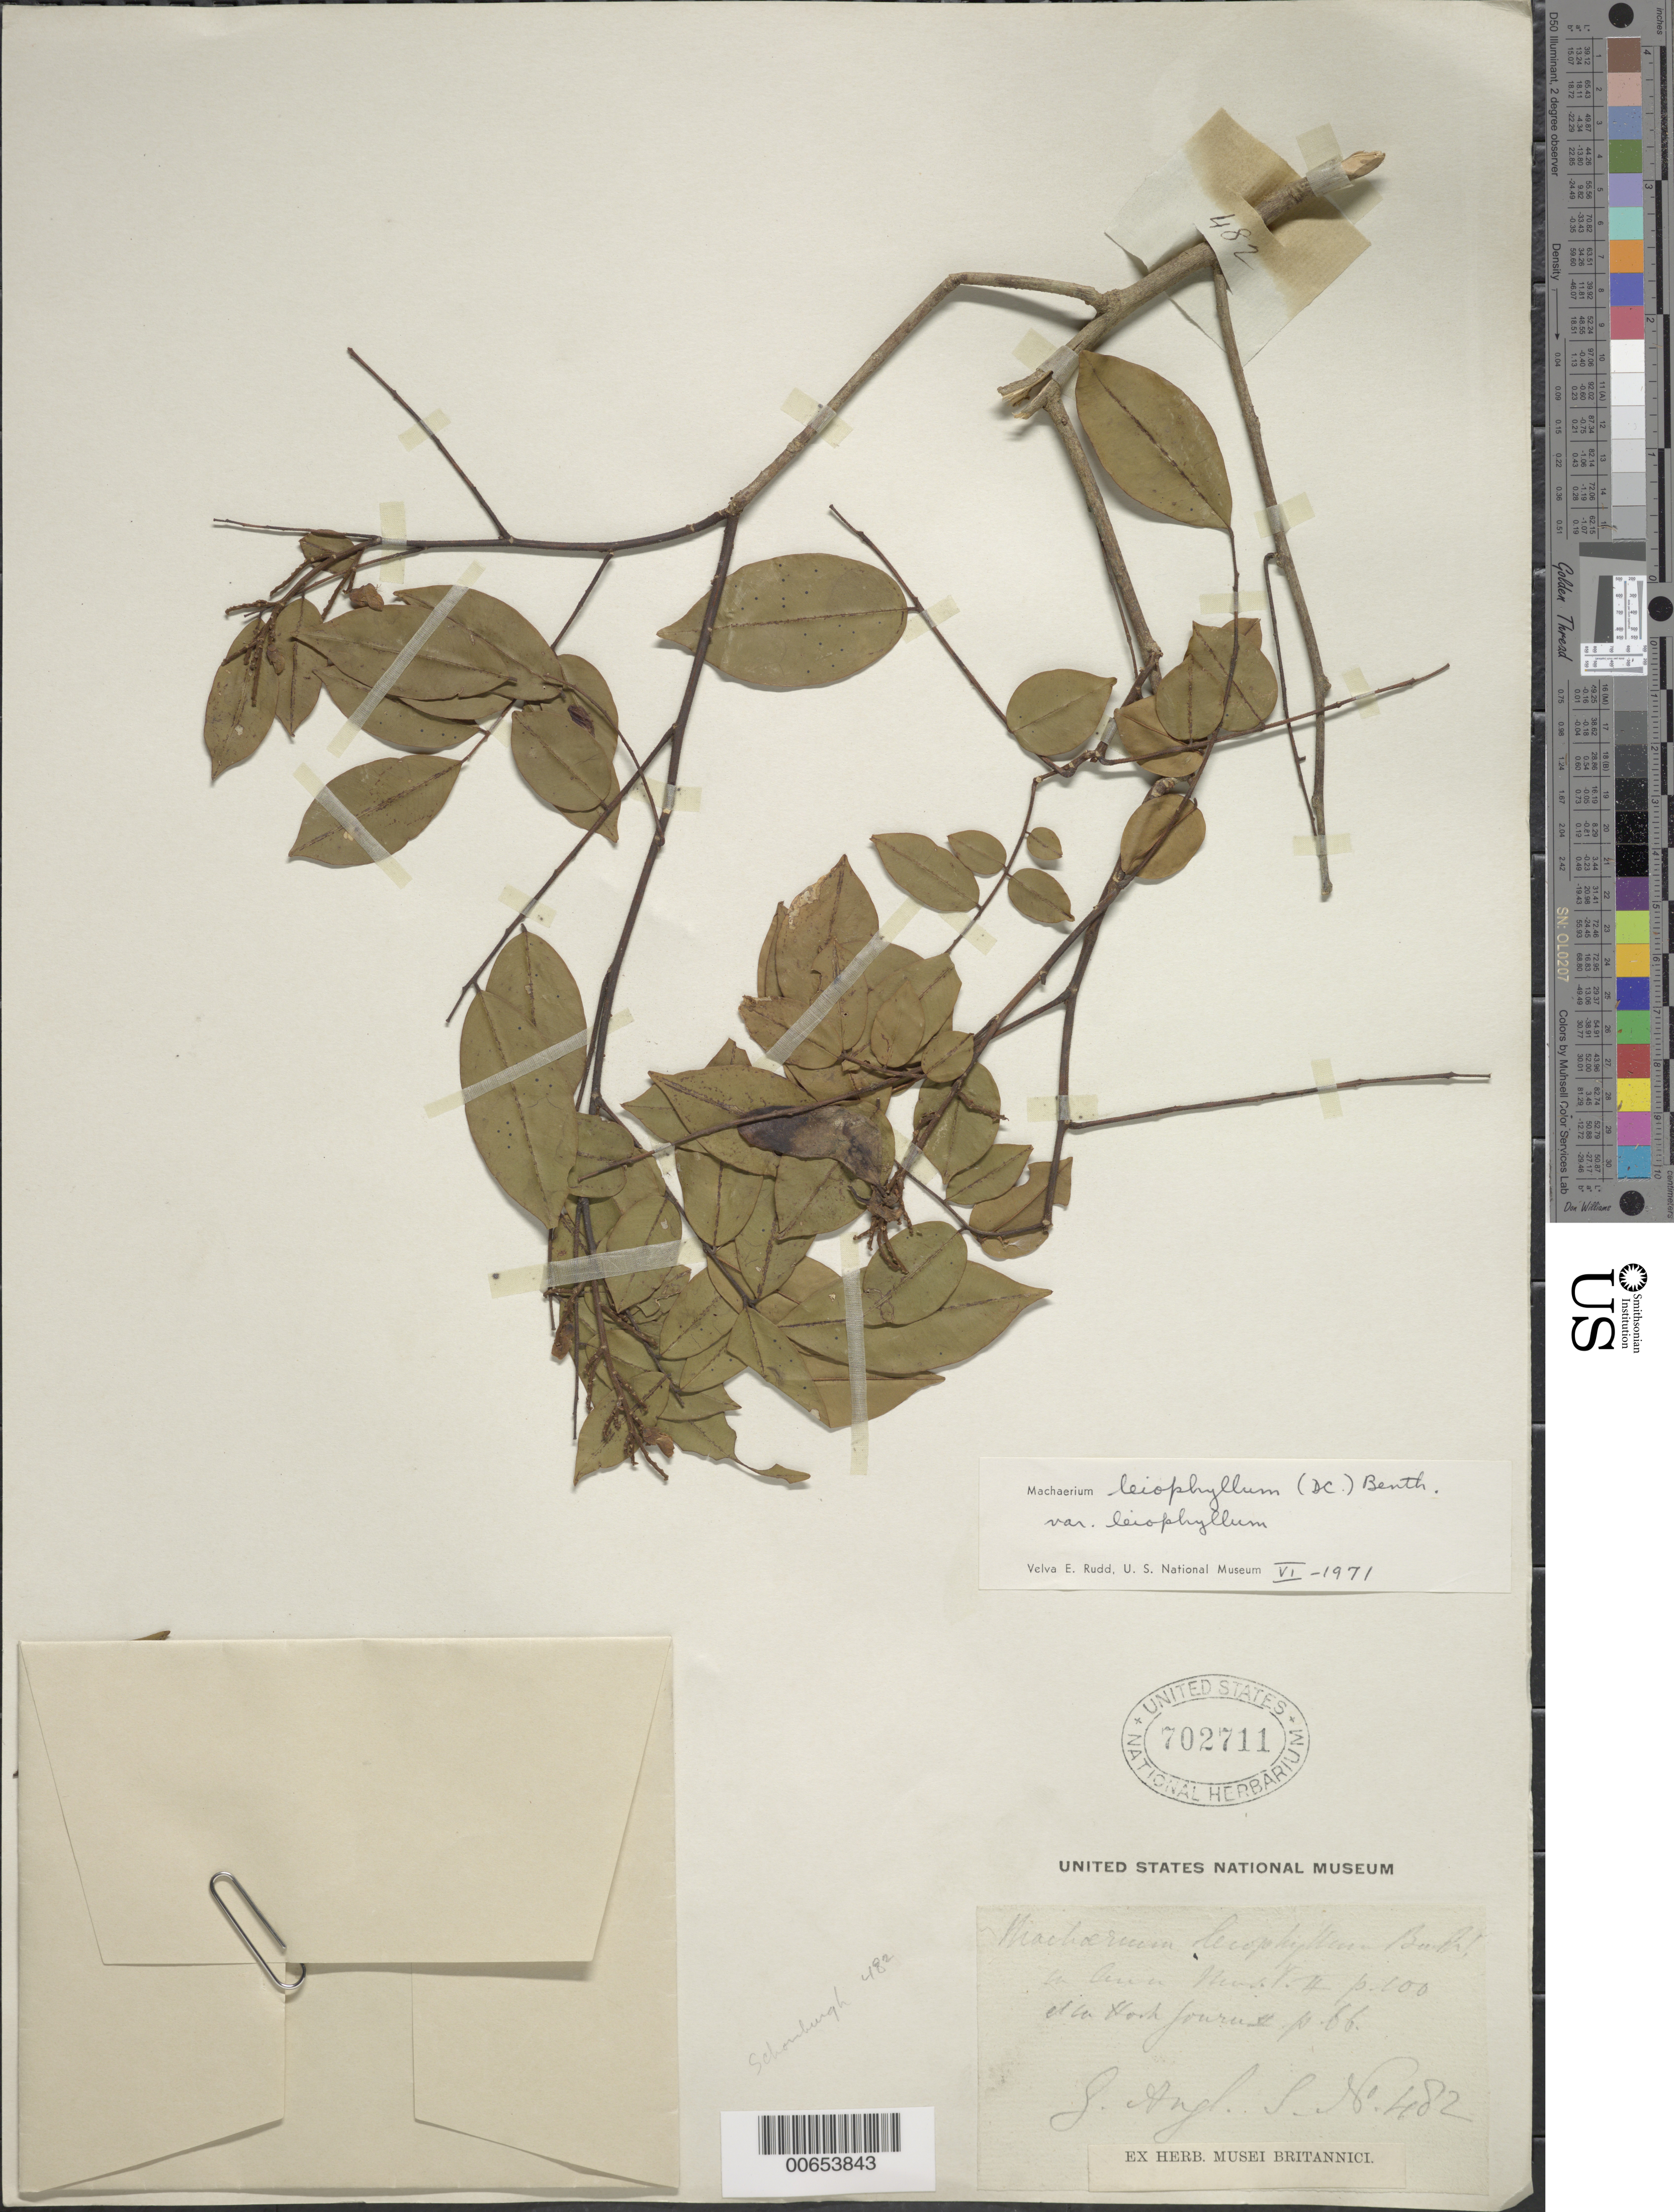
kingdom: Plantae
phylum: Tracheophyta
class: Magnoliopsida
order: Fabales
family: Fabaceae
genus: Machaerium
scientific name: Machaerium leiophyllum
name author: (DC.) Benth.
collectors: R. H. Schomburgk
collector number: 482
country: Guyana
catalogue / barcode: US 702711